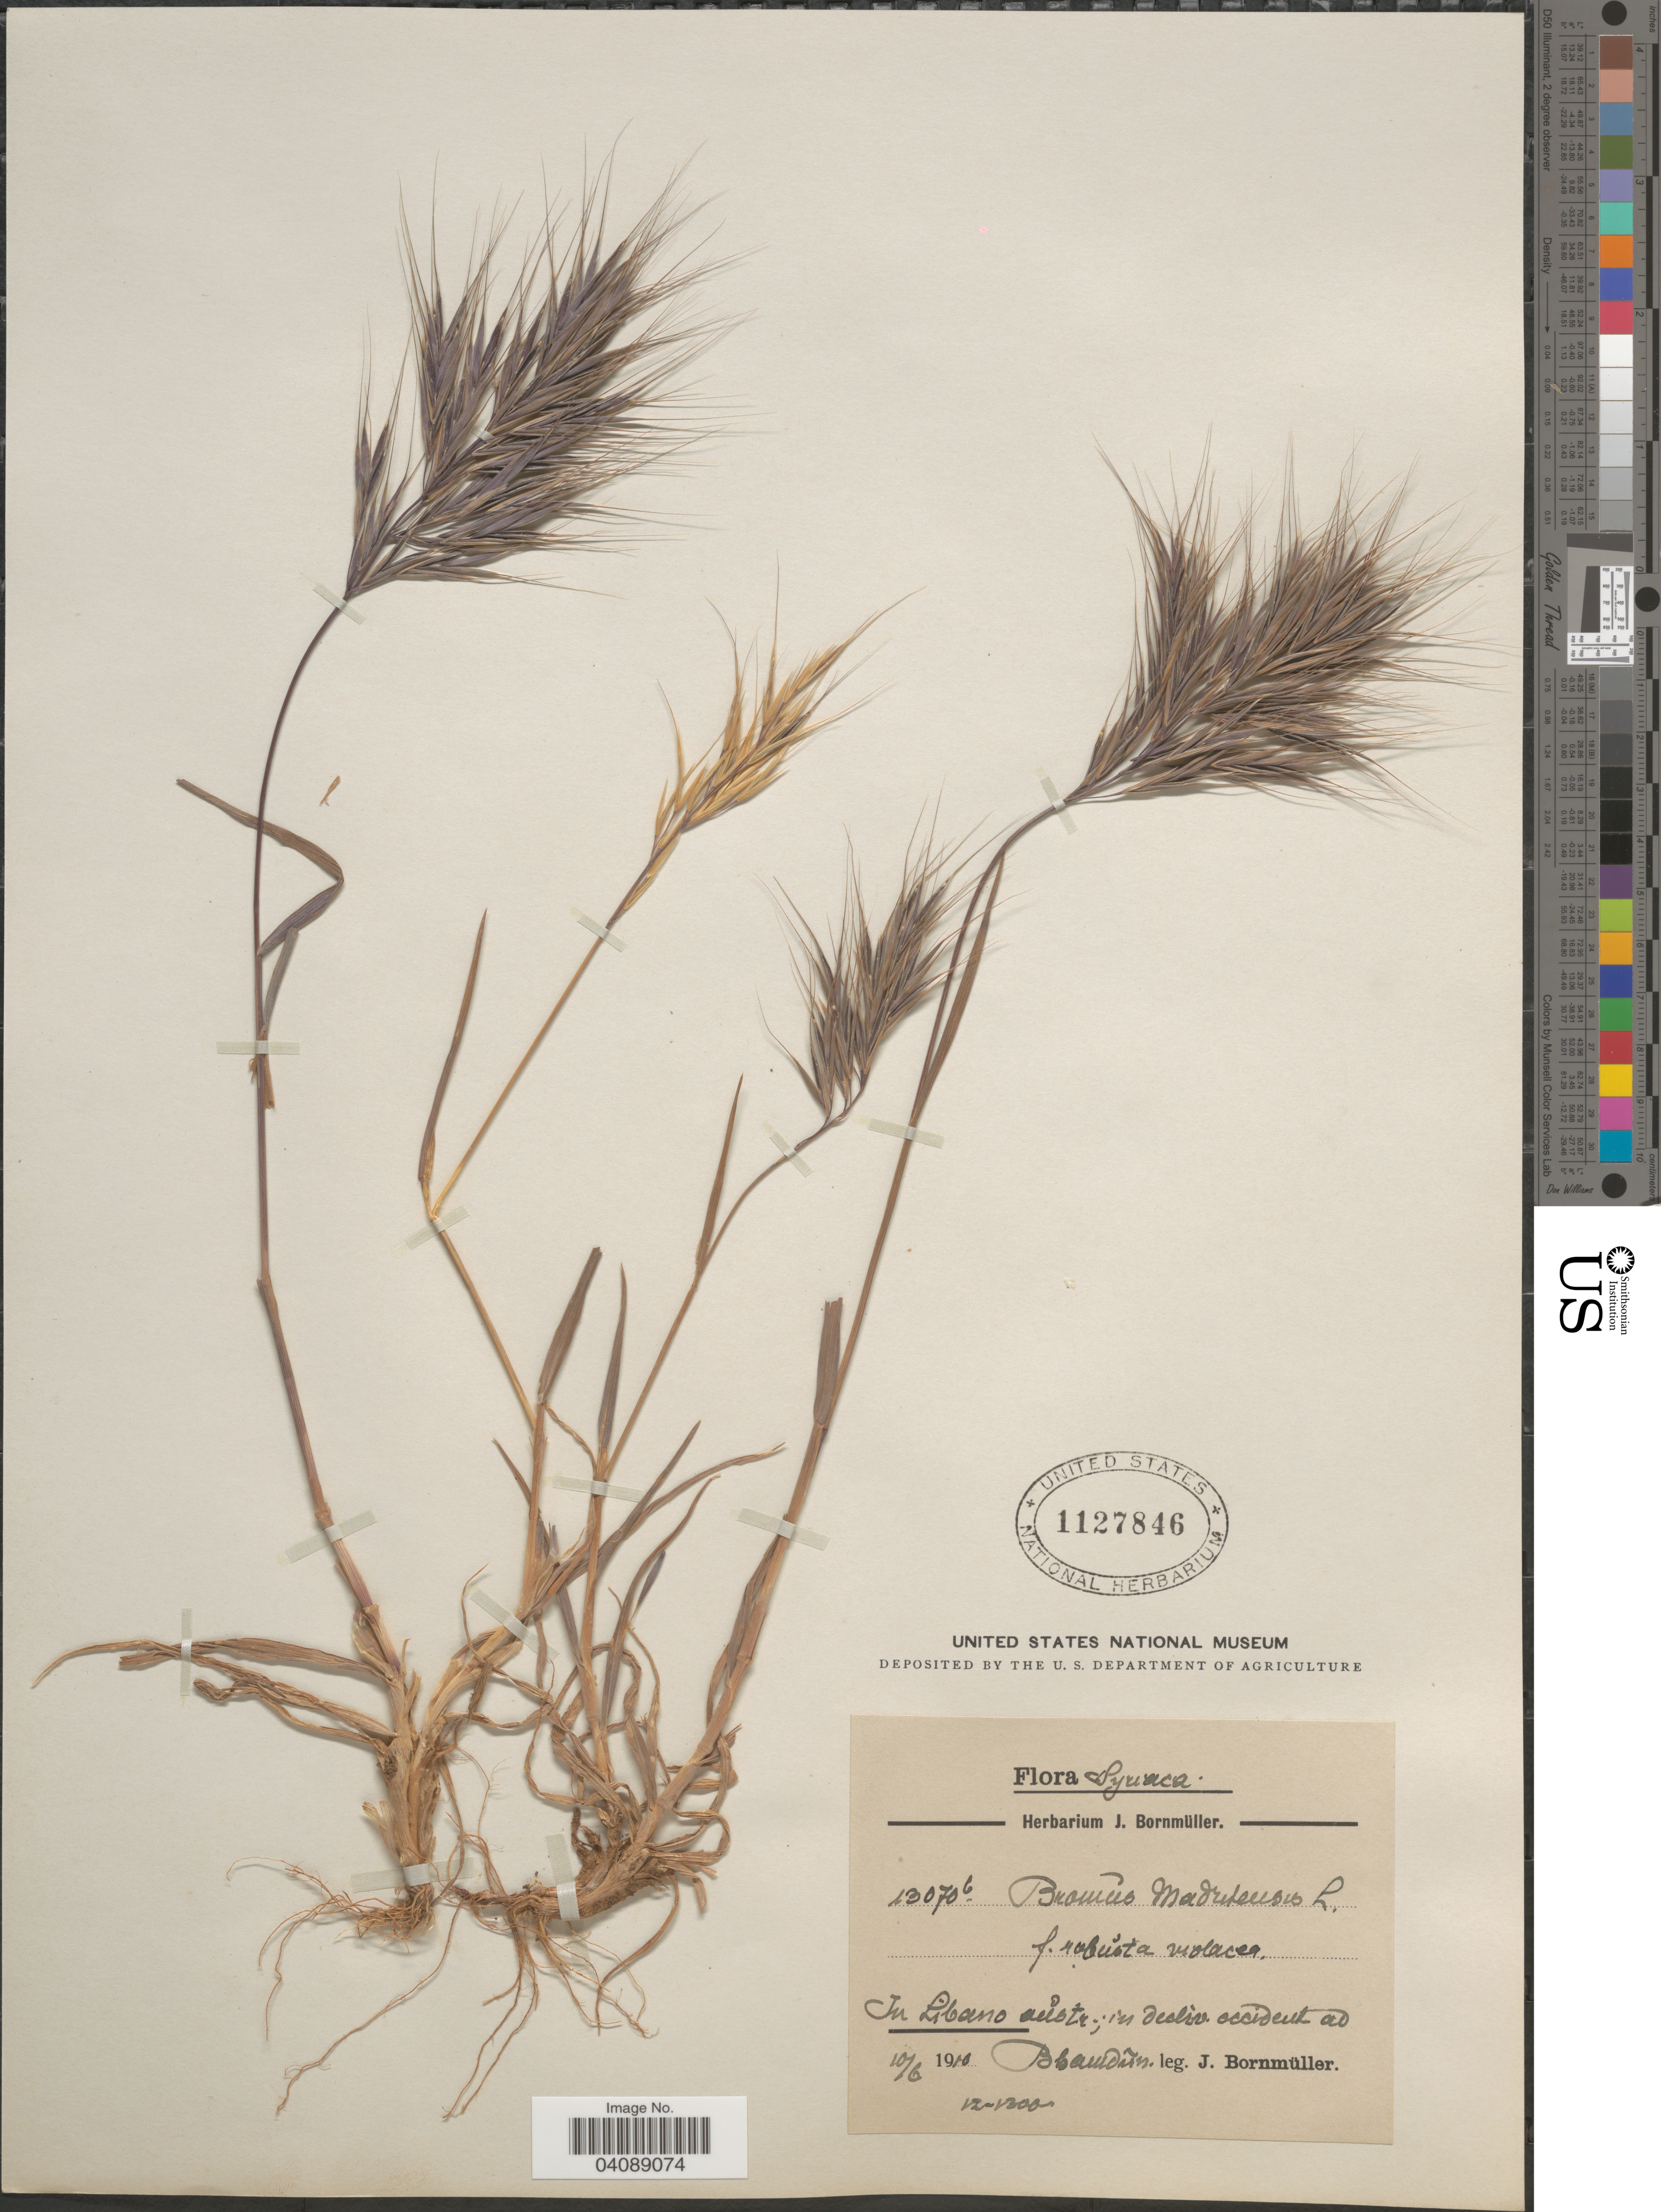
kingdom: Plantae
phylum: Tracheophyta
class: Liliopsida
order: Poales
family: Poaceae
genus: Bromus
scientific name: Bromus madritensis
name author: L.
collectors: J. Bornmüller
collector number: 13070b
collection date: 1910-06-10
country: Syria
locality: Syriaca. In Libano austr.; in decliv. occident. ad Bhardûn.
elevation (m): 1200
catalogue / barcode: US 1127846